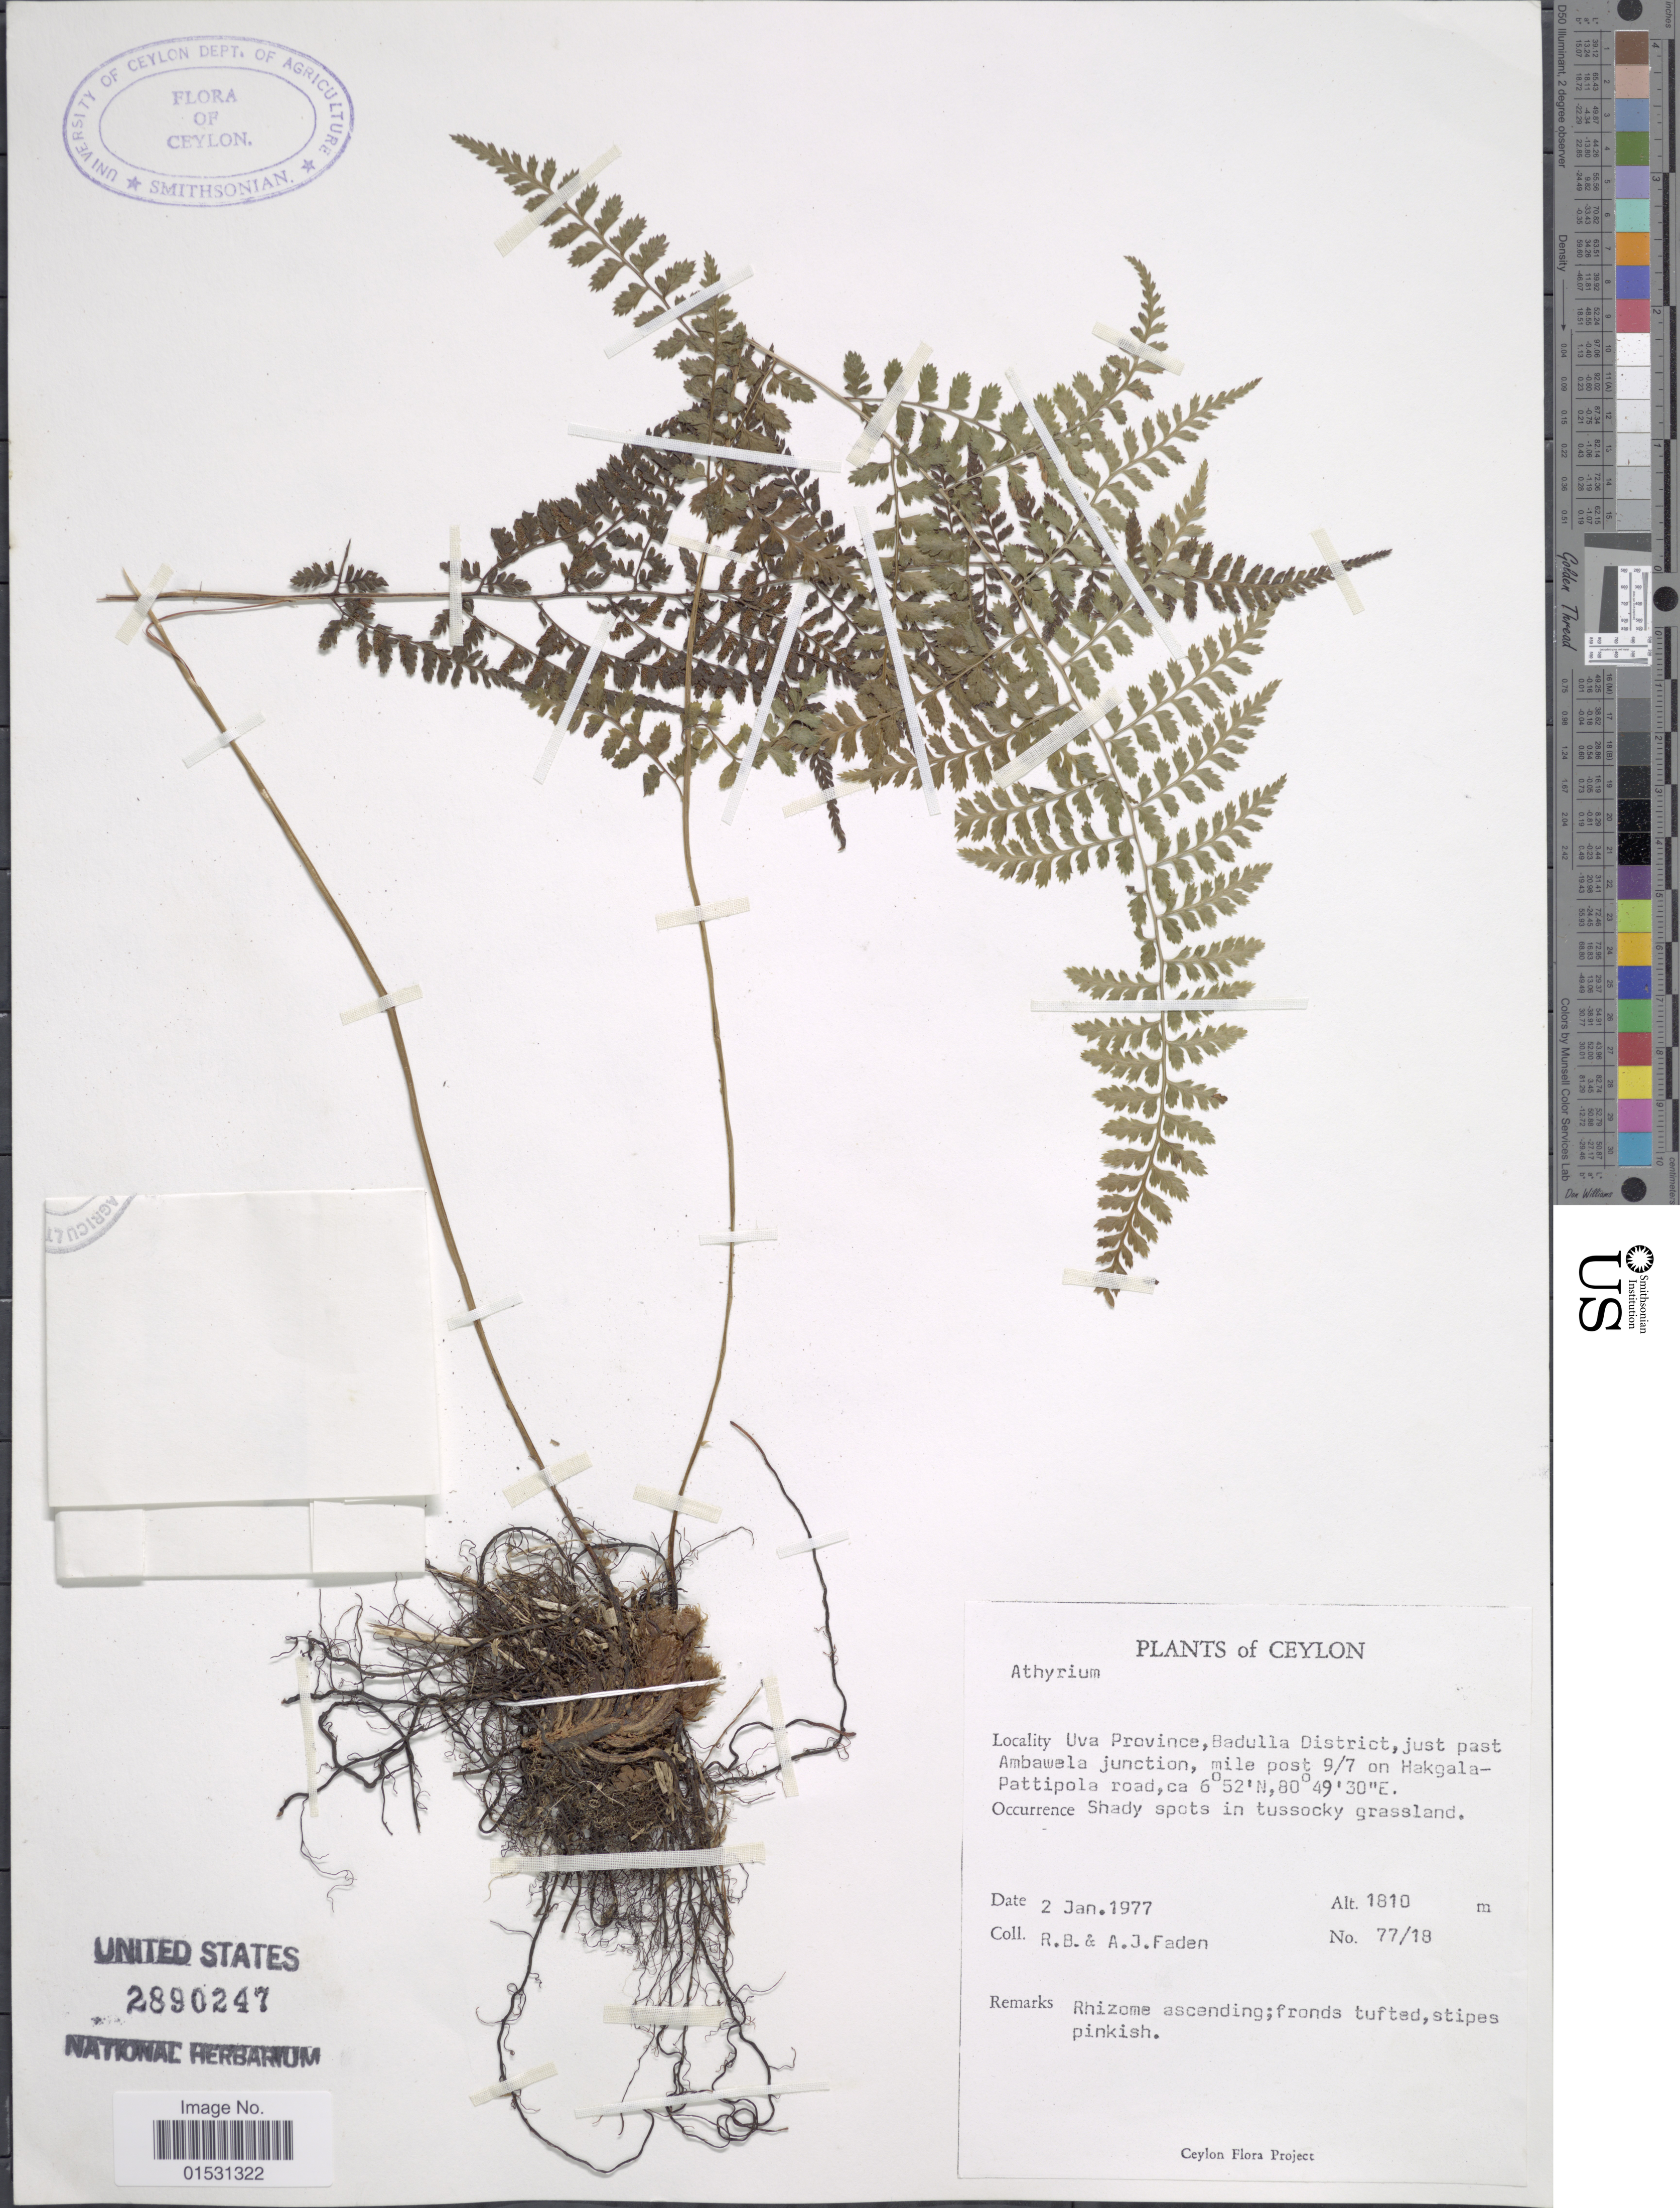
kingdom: Plantae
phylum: Tracheophyta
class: Polypodiopsida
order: Polypodiales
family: Athyriaceae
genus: Athyrium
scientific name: Athyrium sp.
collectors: R. B. Faden & A. J. Faden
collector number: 77/18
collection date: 1977-01-02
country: Sri Lanka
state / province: Uva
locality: Ceylon. Uva Province, Badulla District, just past Ambawela junction, mile post 9/7 on Hakgala-Pattipola road.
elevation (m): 1810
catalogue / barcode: US 2890247